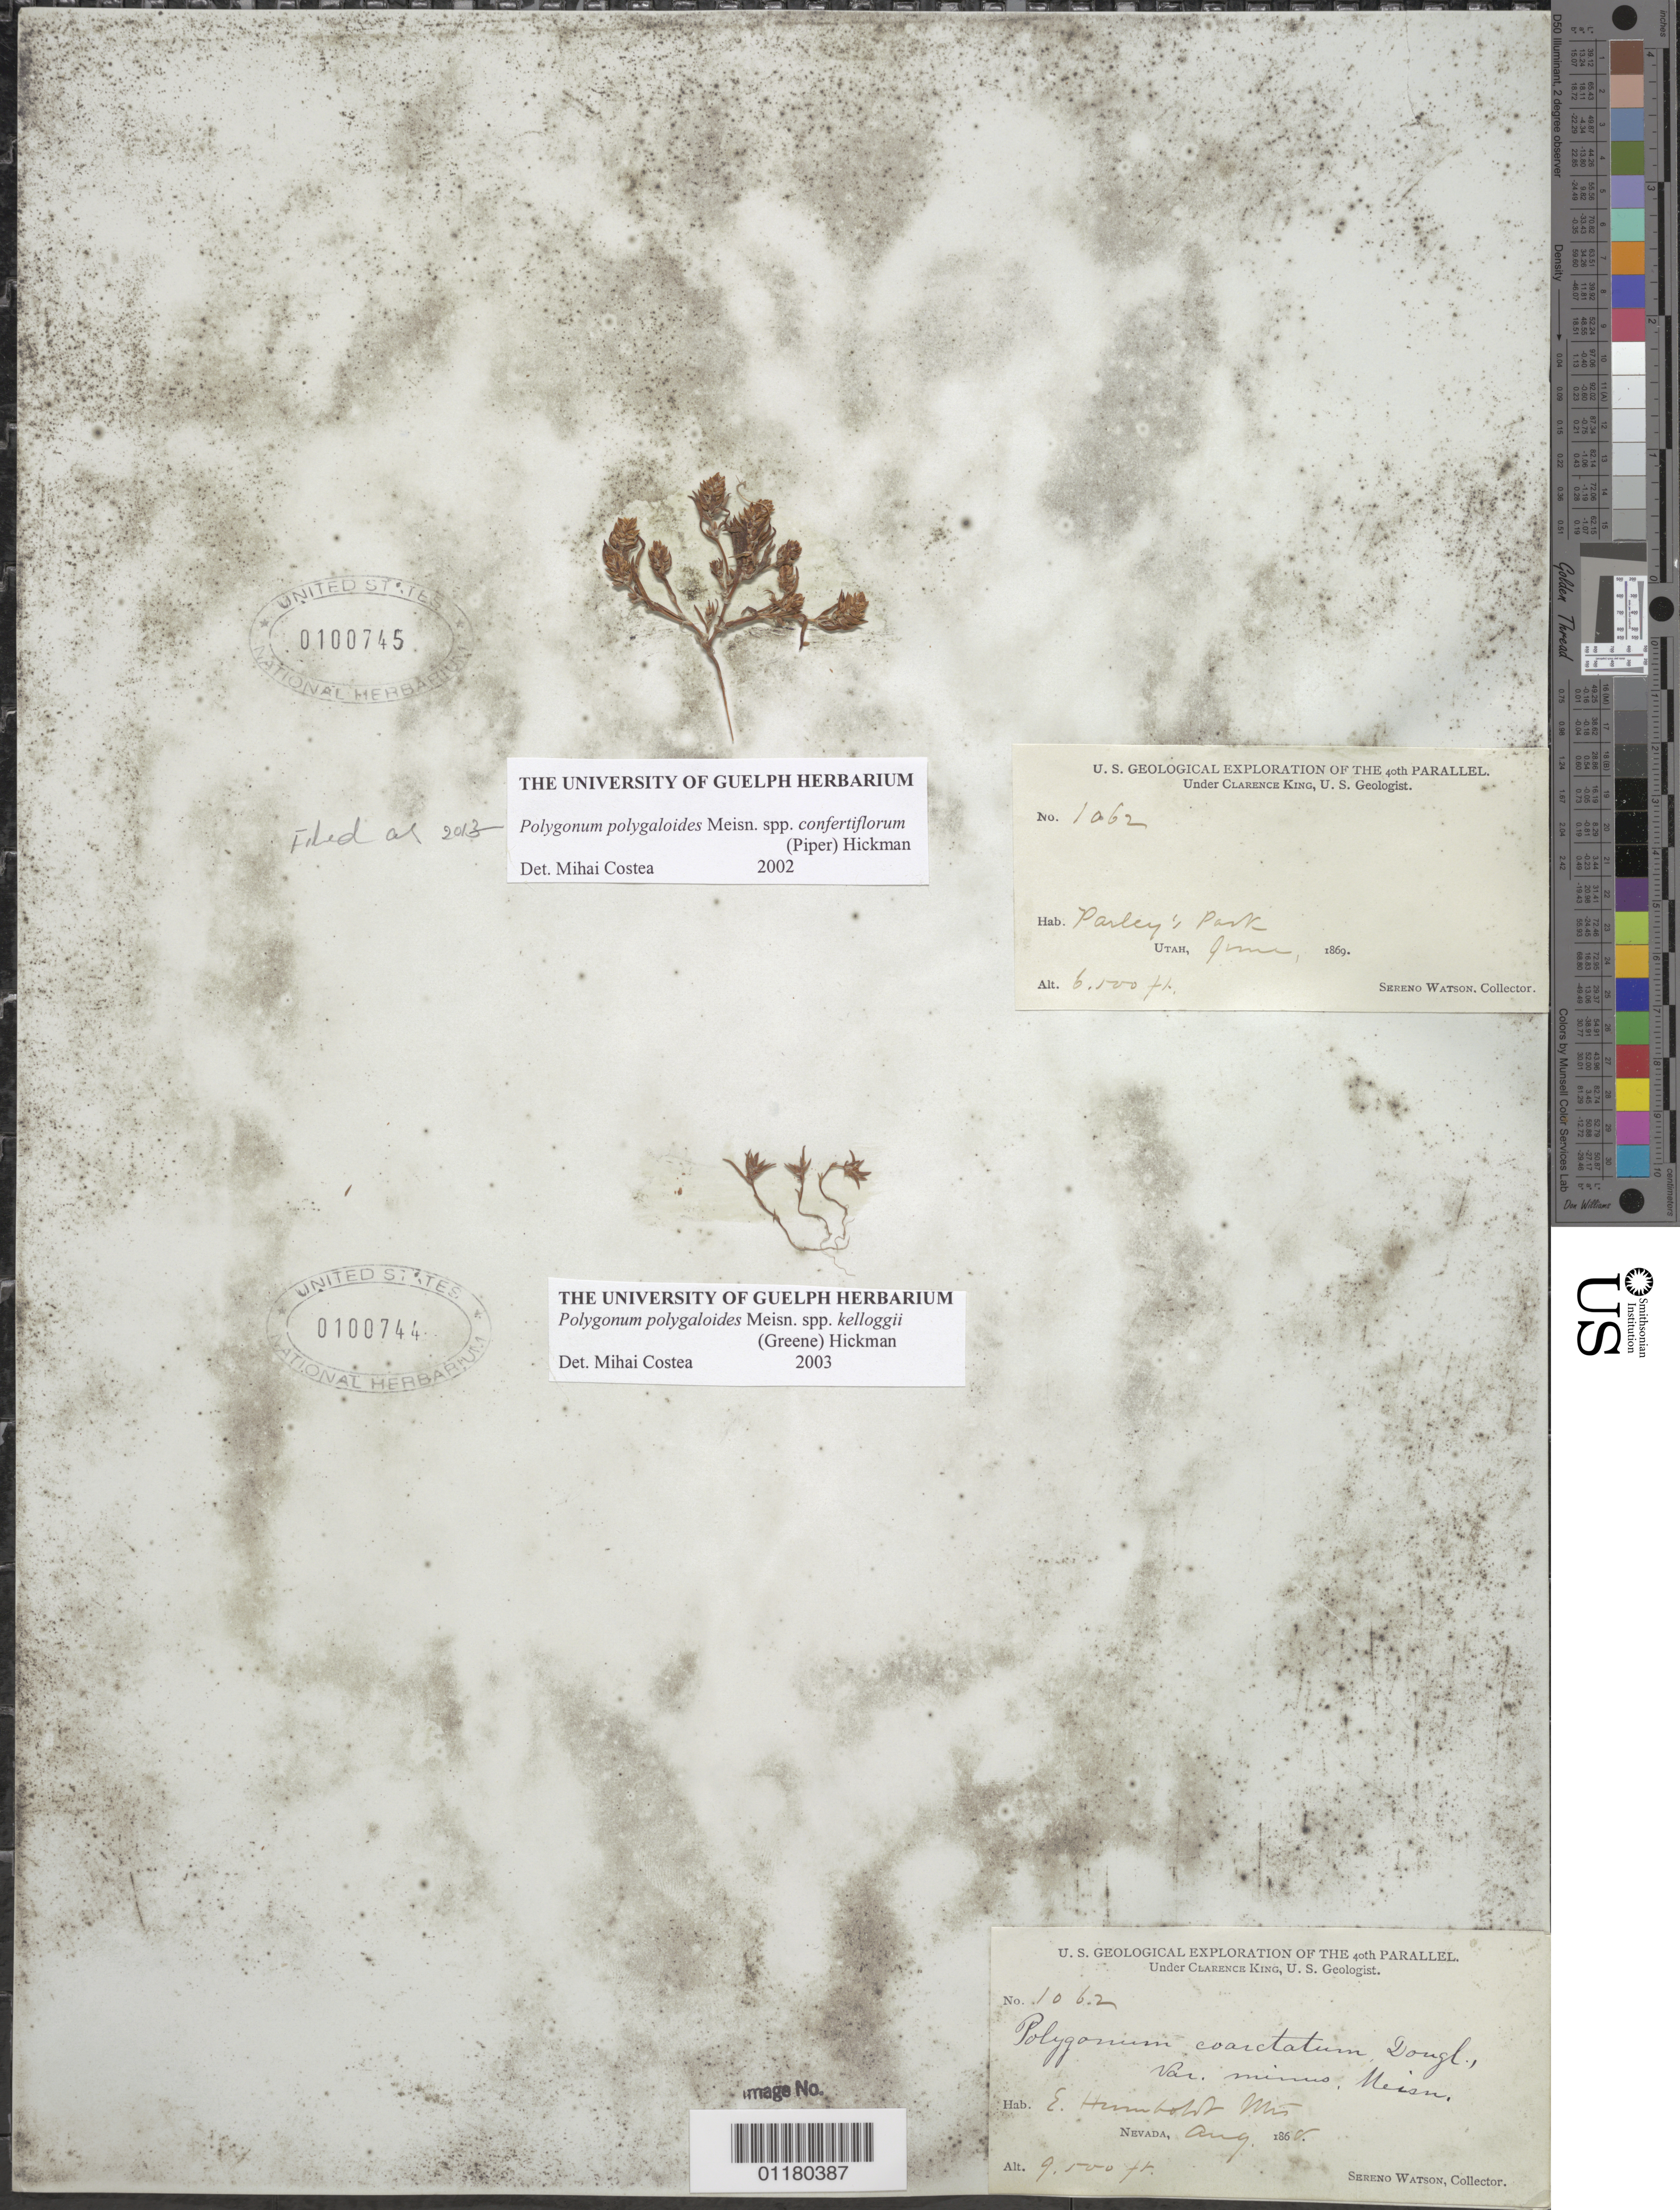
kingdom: Plantae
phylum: Tracheophyta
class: Magnoliopsida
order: Caryophyllales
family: Polygonaceae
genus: Polygonum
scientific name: Polygonum polygaloides subsp. confertiflorum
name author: (Nutt. ex Piper) Hickman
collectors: S. Watson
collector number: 1062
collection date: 1868-08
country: United States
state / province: Nevada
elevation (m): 2896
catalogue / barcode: US 100744